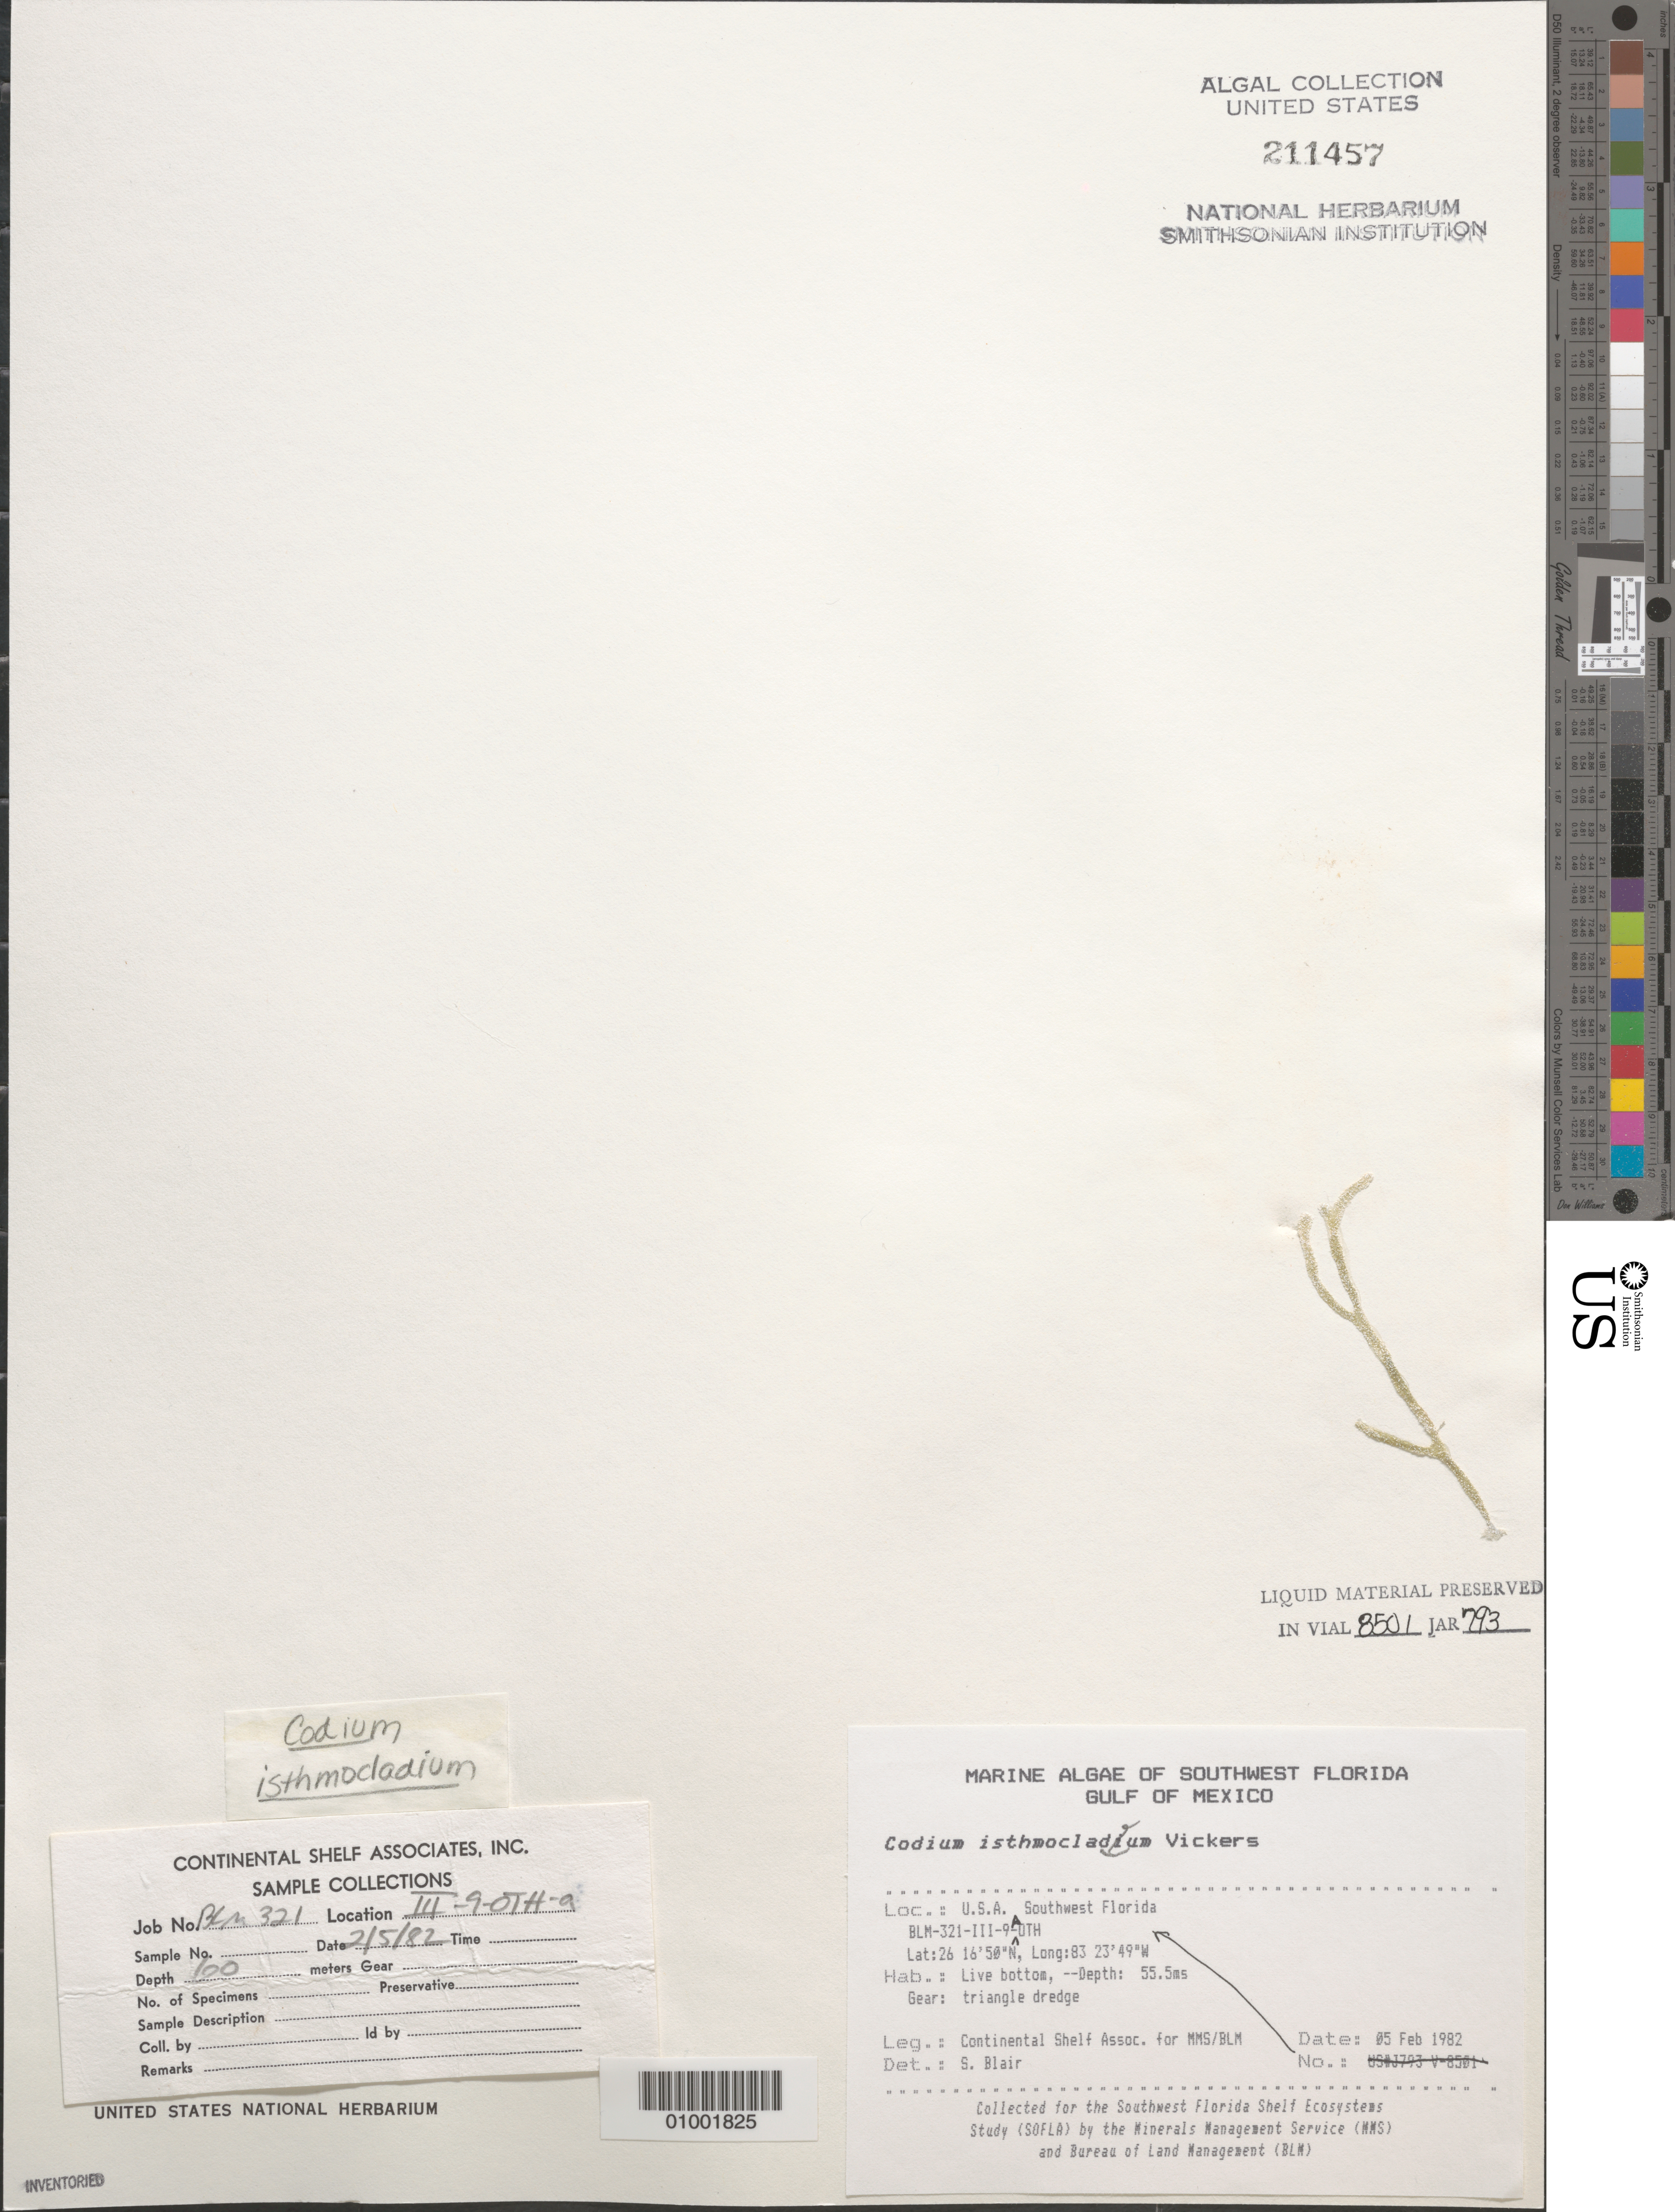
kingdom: Plantae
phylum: Chlorophyta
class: Ulvophyceae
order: Bryopsidales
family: Codiaceae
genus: Codium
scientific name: Codium isthmocladum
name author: Vickers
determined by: Blair, S. M.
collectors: Continental Shelf Associates for the MMS/BLM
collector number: BLM-321-III-9-A-OTH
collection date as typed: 05 Feb 1982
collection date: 1982-02-05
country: United States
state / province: Florida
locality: Gulf of Mexico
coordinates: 26 16'50"N, 83 23'49"W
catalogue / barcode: US 211457